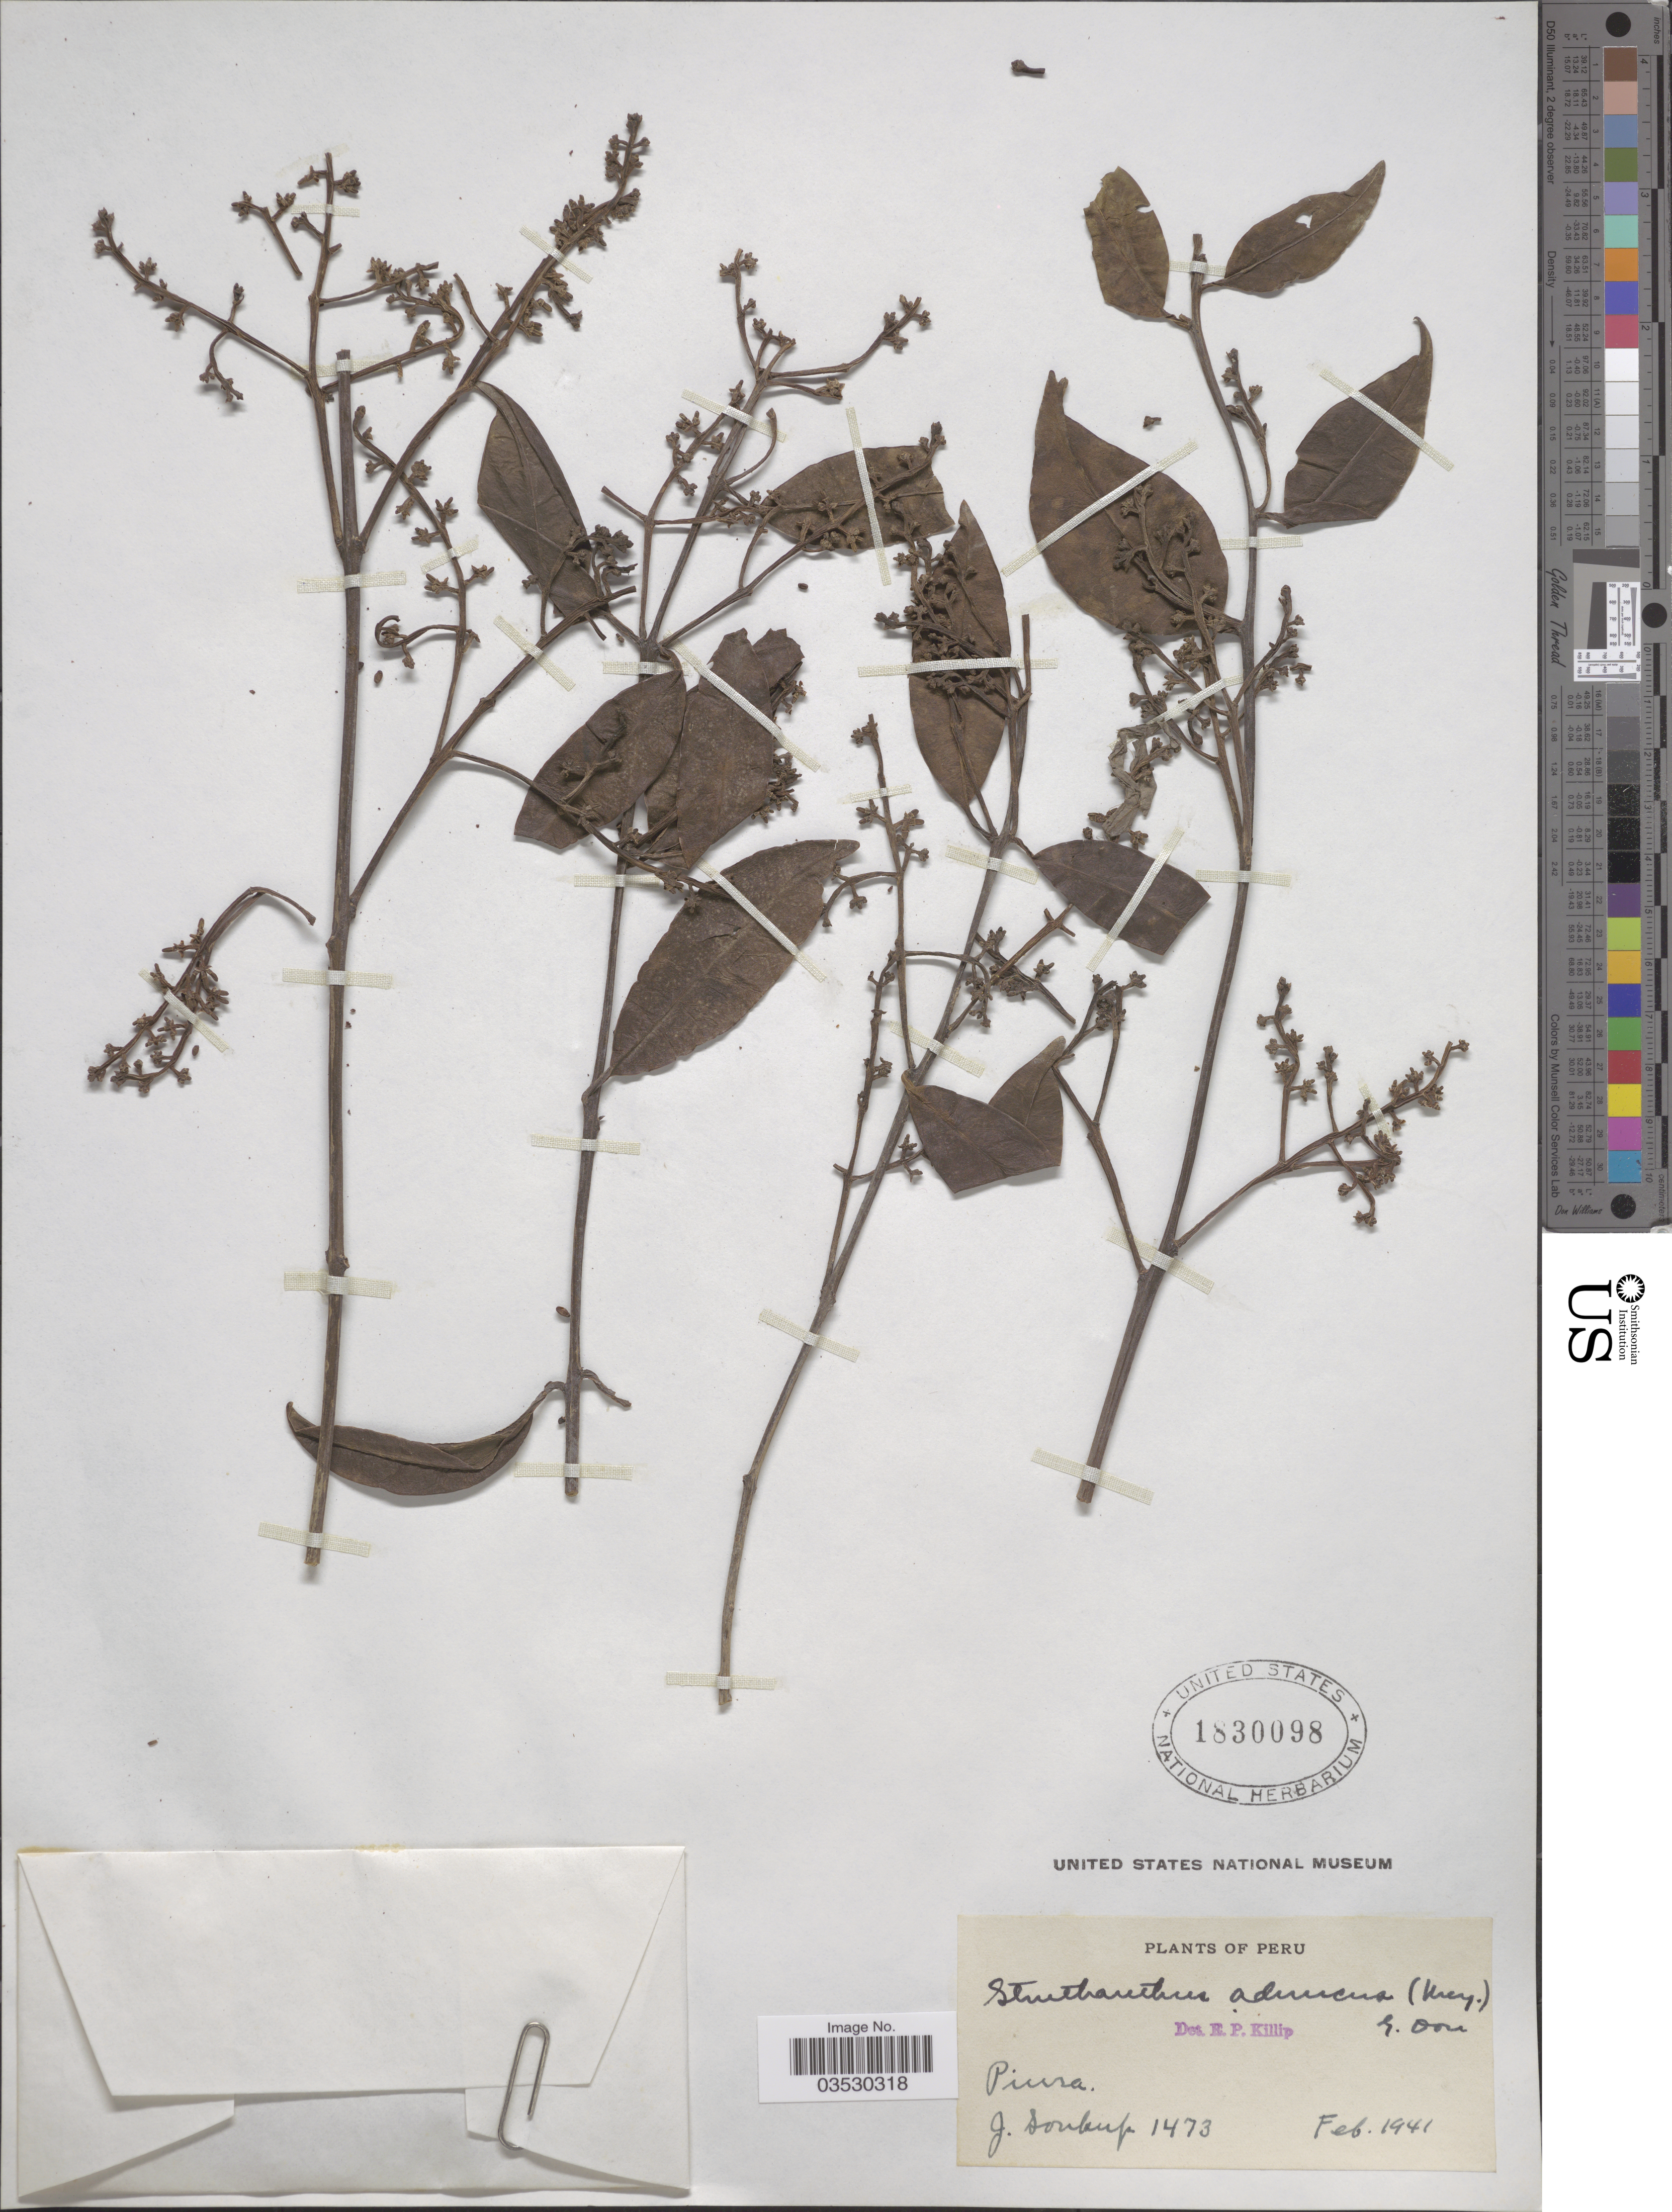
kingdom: Plantae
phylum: Tracheophyta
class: Magnoliopsida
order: Santalales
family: Loranthaceae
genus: Struthanthus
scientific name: Struthanthus aduncus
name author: (G. Mey.) G. Don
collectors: J. Soukup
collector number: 1473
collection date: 1941-02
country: Peru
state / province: Piura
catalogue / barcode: US 1830098